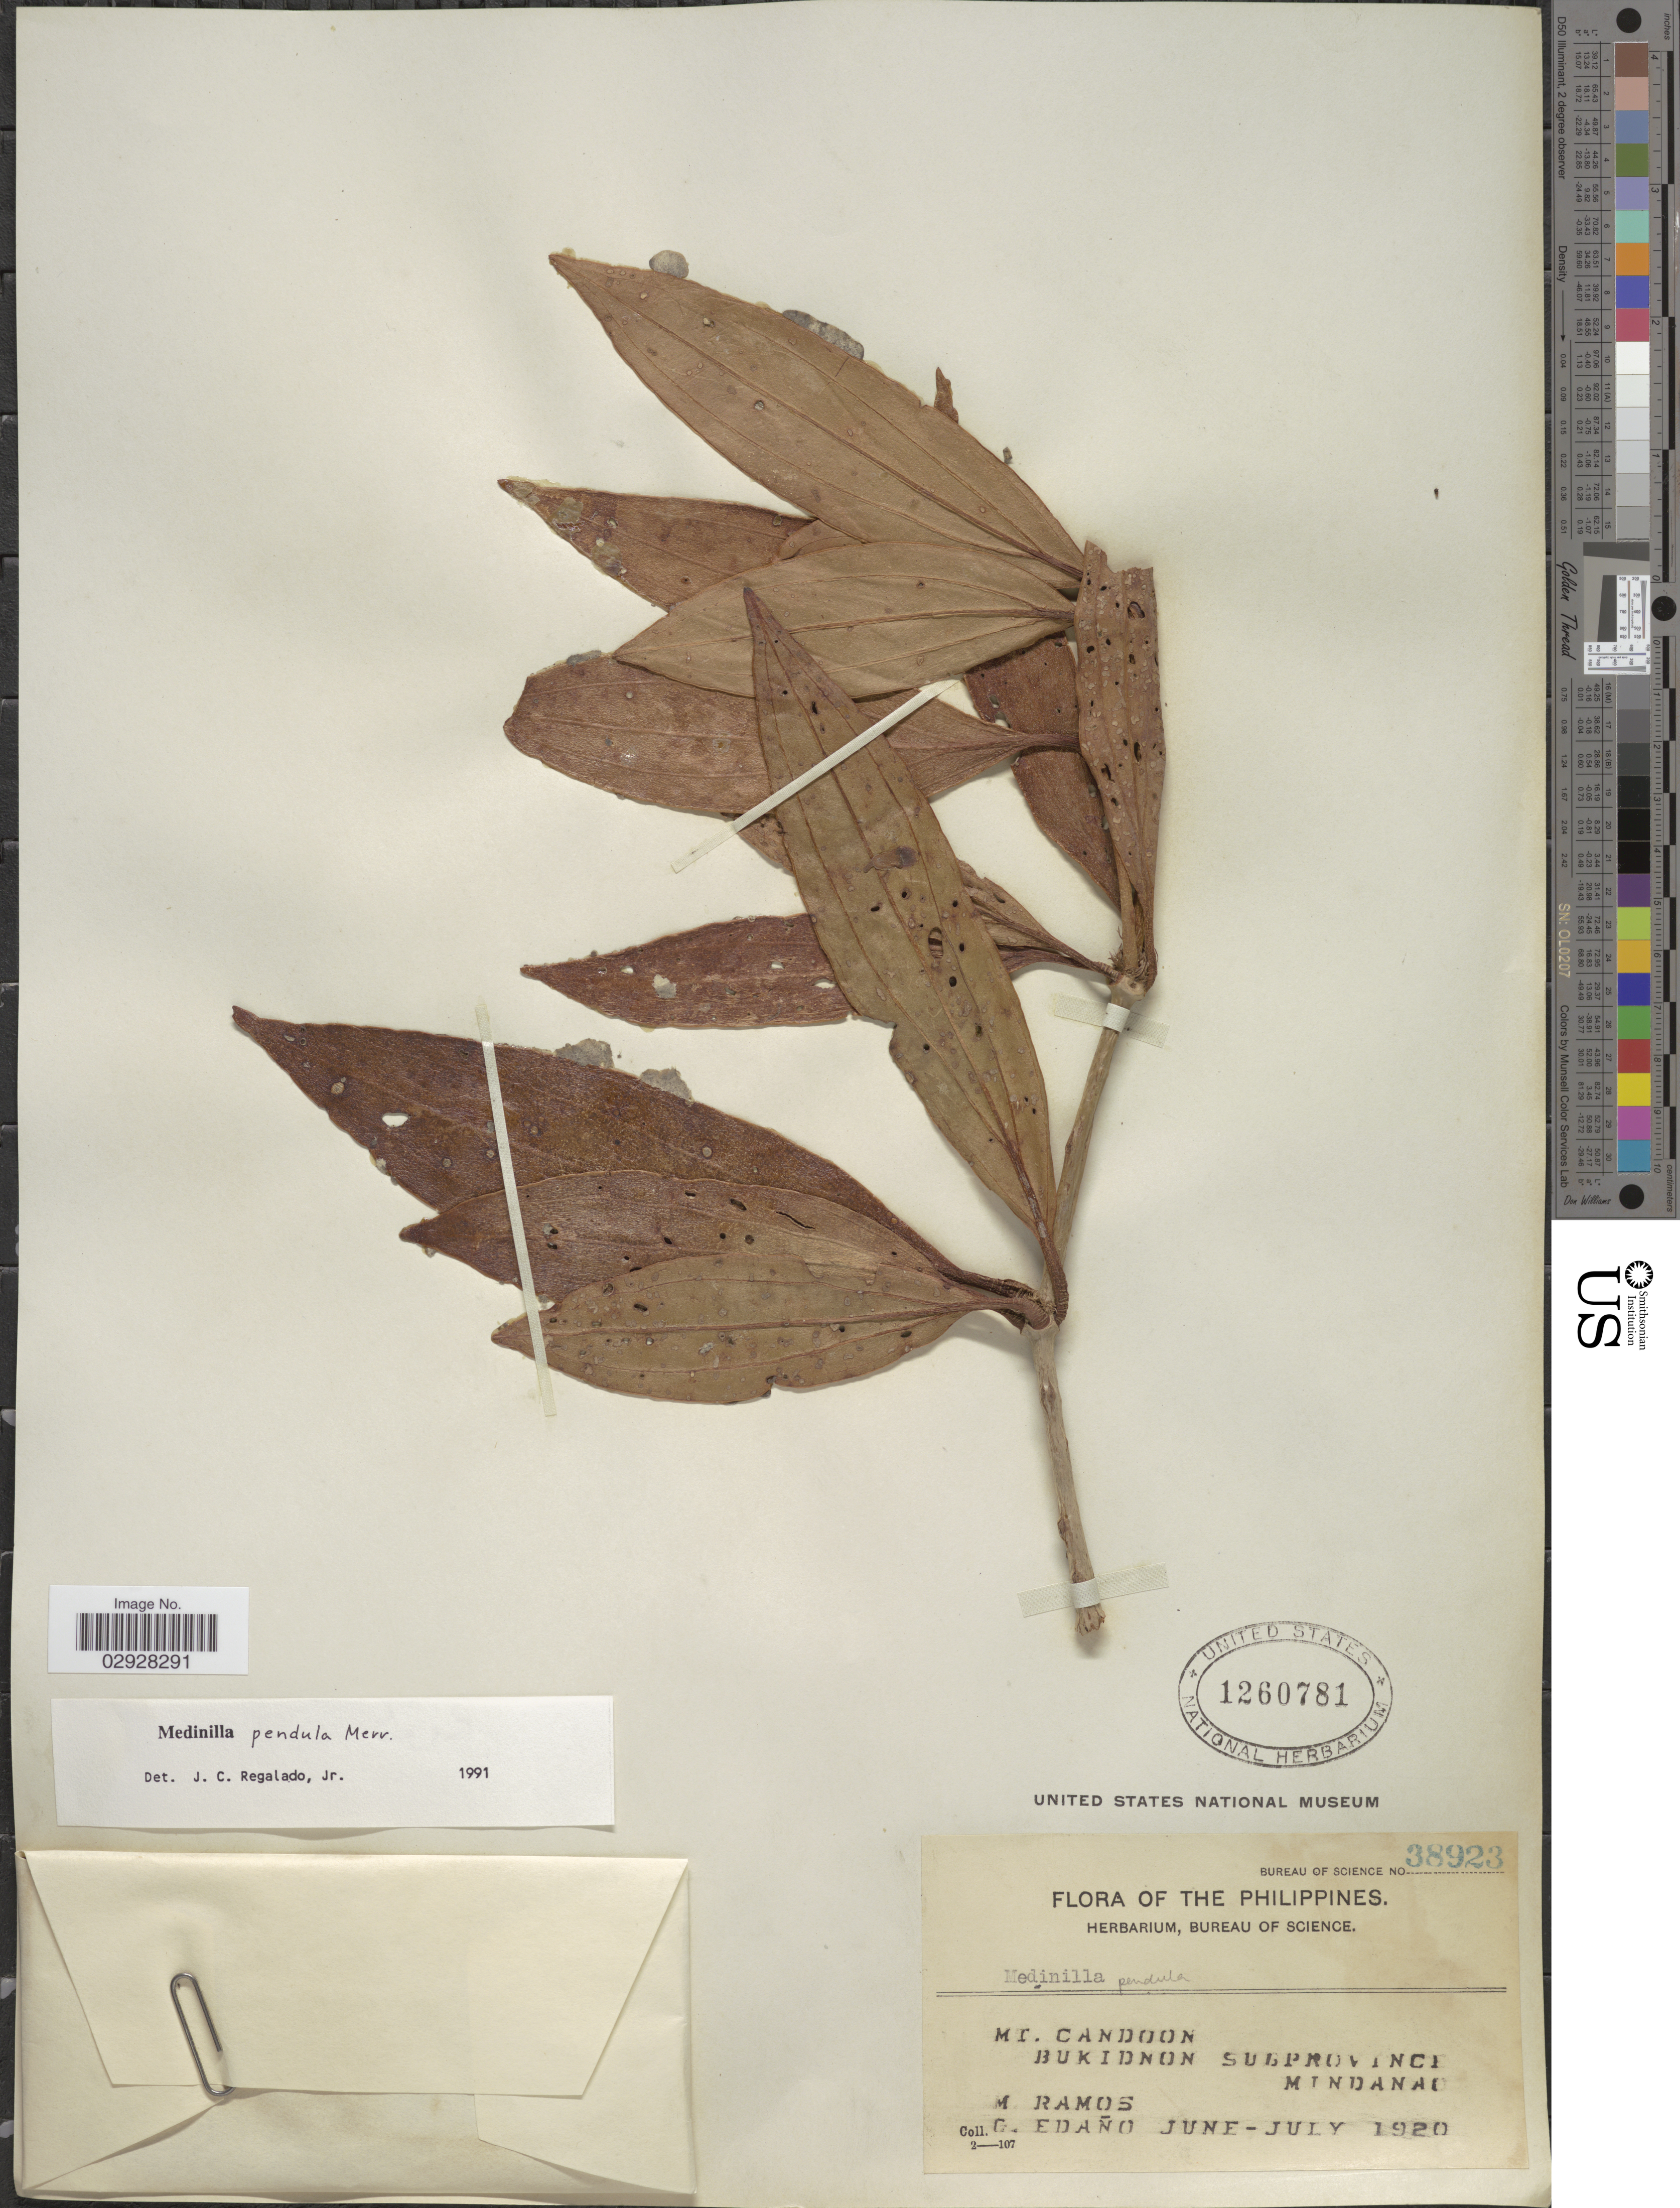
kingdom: Plantae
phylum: Tracheophyta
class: Magnoliopsida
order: Myrtales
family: Melastomataceae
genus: Medinilla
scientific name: Medinilla pendula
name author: Merr.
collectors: M. Ramos & G. Edaño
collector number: Bureau of Science 38923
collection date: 1920-06/1920-07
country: Philippines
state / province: Northern Mindanao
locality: Mt. Candoon. Bukidnon Subprovince Mindanao.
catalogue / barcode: US 1260781